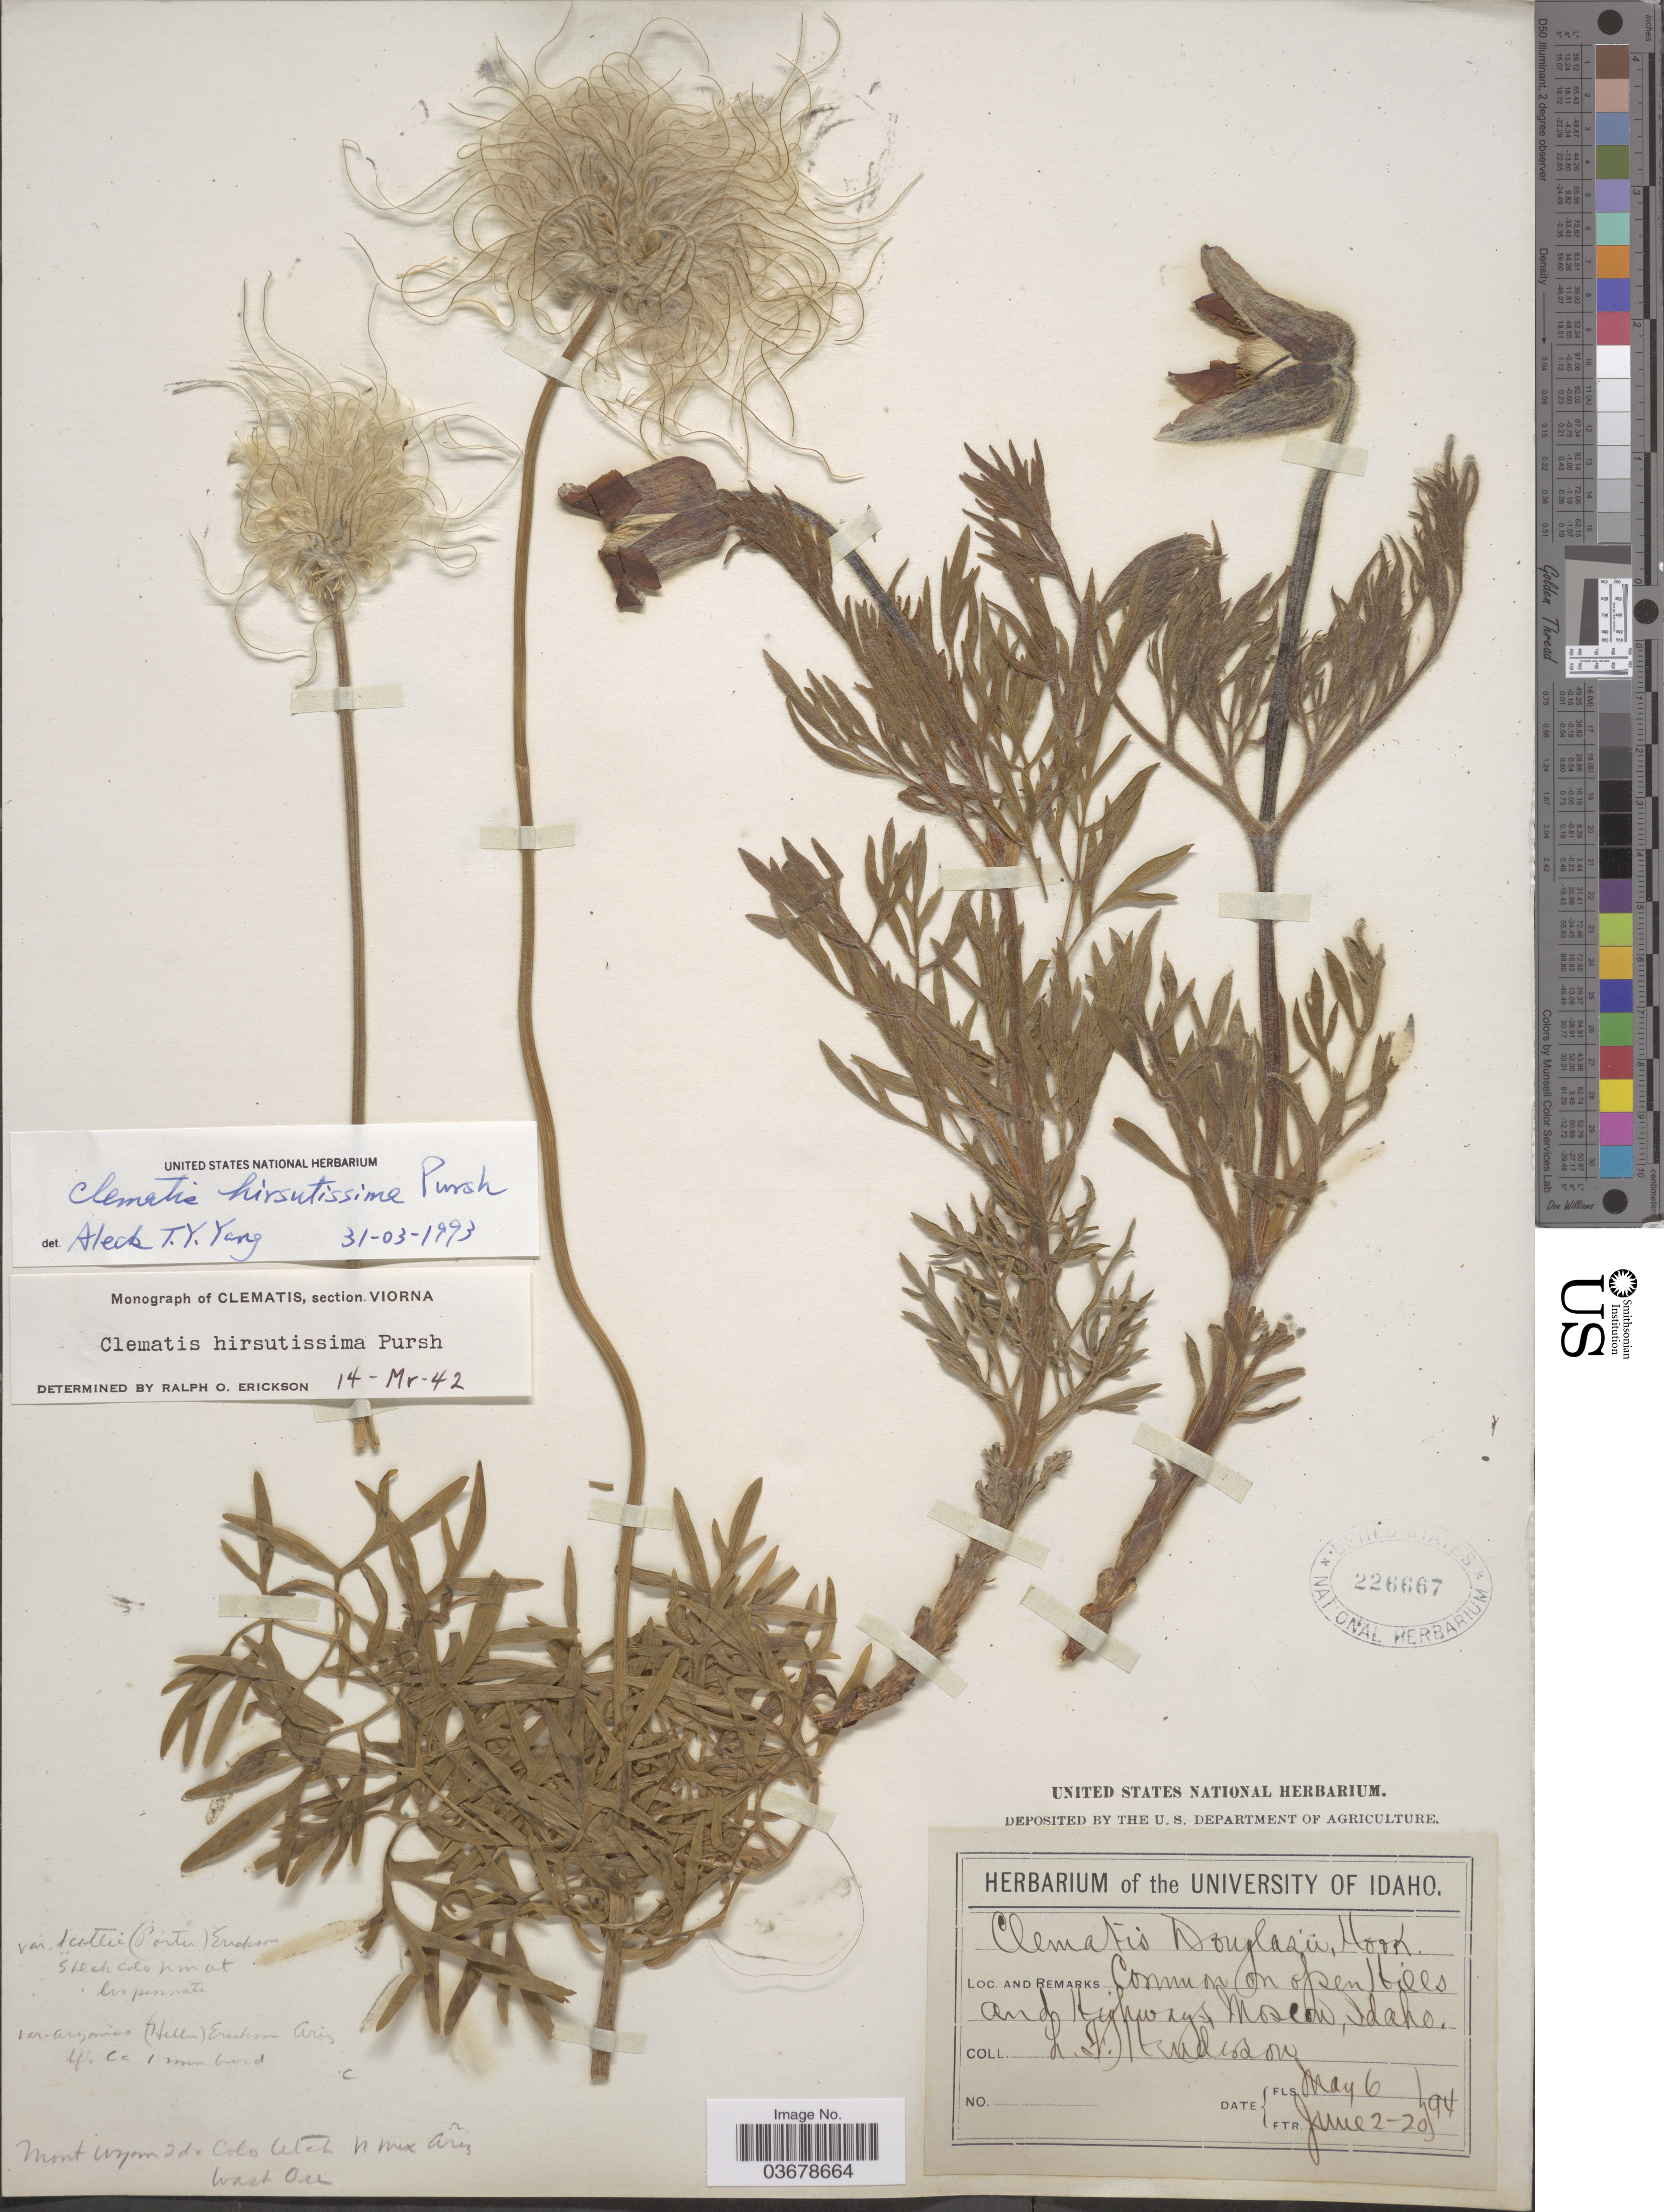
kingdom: Plantae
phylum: Tracheophyta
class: Magnoliopsida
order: Ranunculales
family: Ranunculaceae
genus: Clematis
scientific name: Clematis viorna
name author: L.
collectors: L. Henderson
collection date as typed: Transcribed d/m/y: 6/5/94 to 20/6/94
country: United States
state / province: Idaho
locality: Open Hills and Highways, Moscow.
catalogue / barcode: US 226667